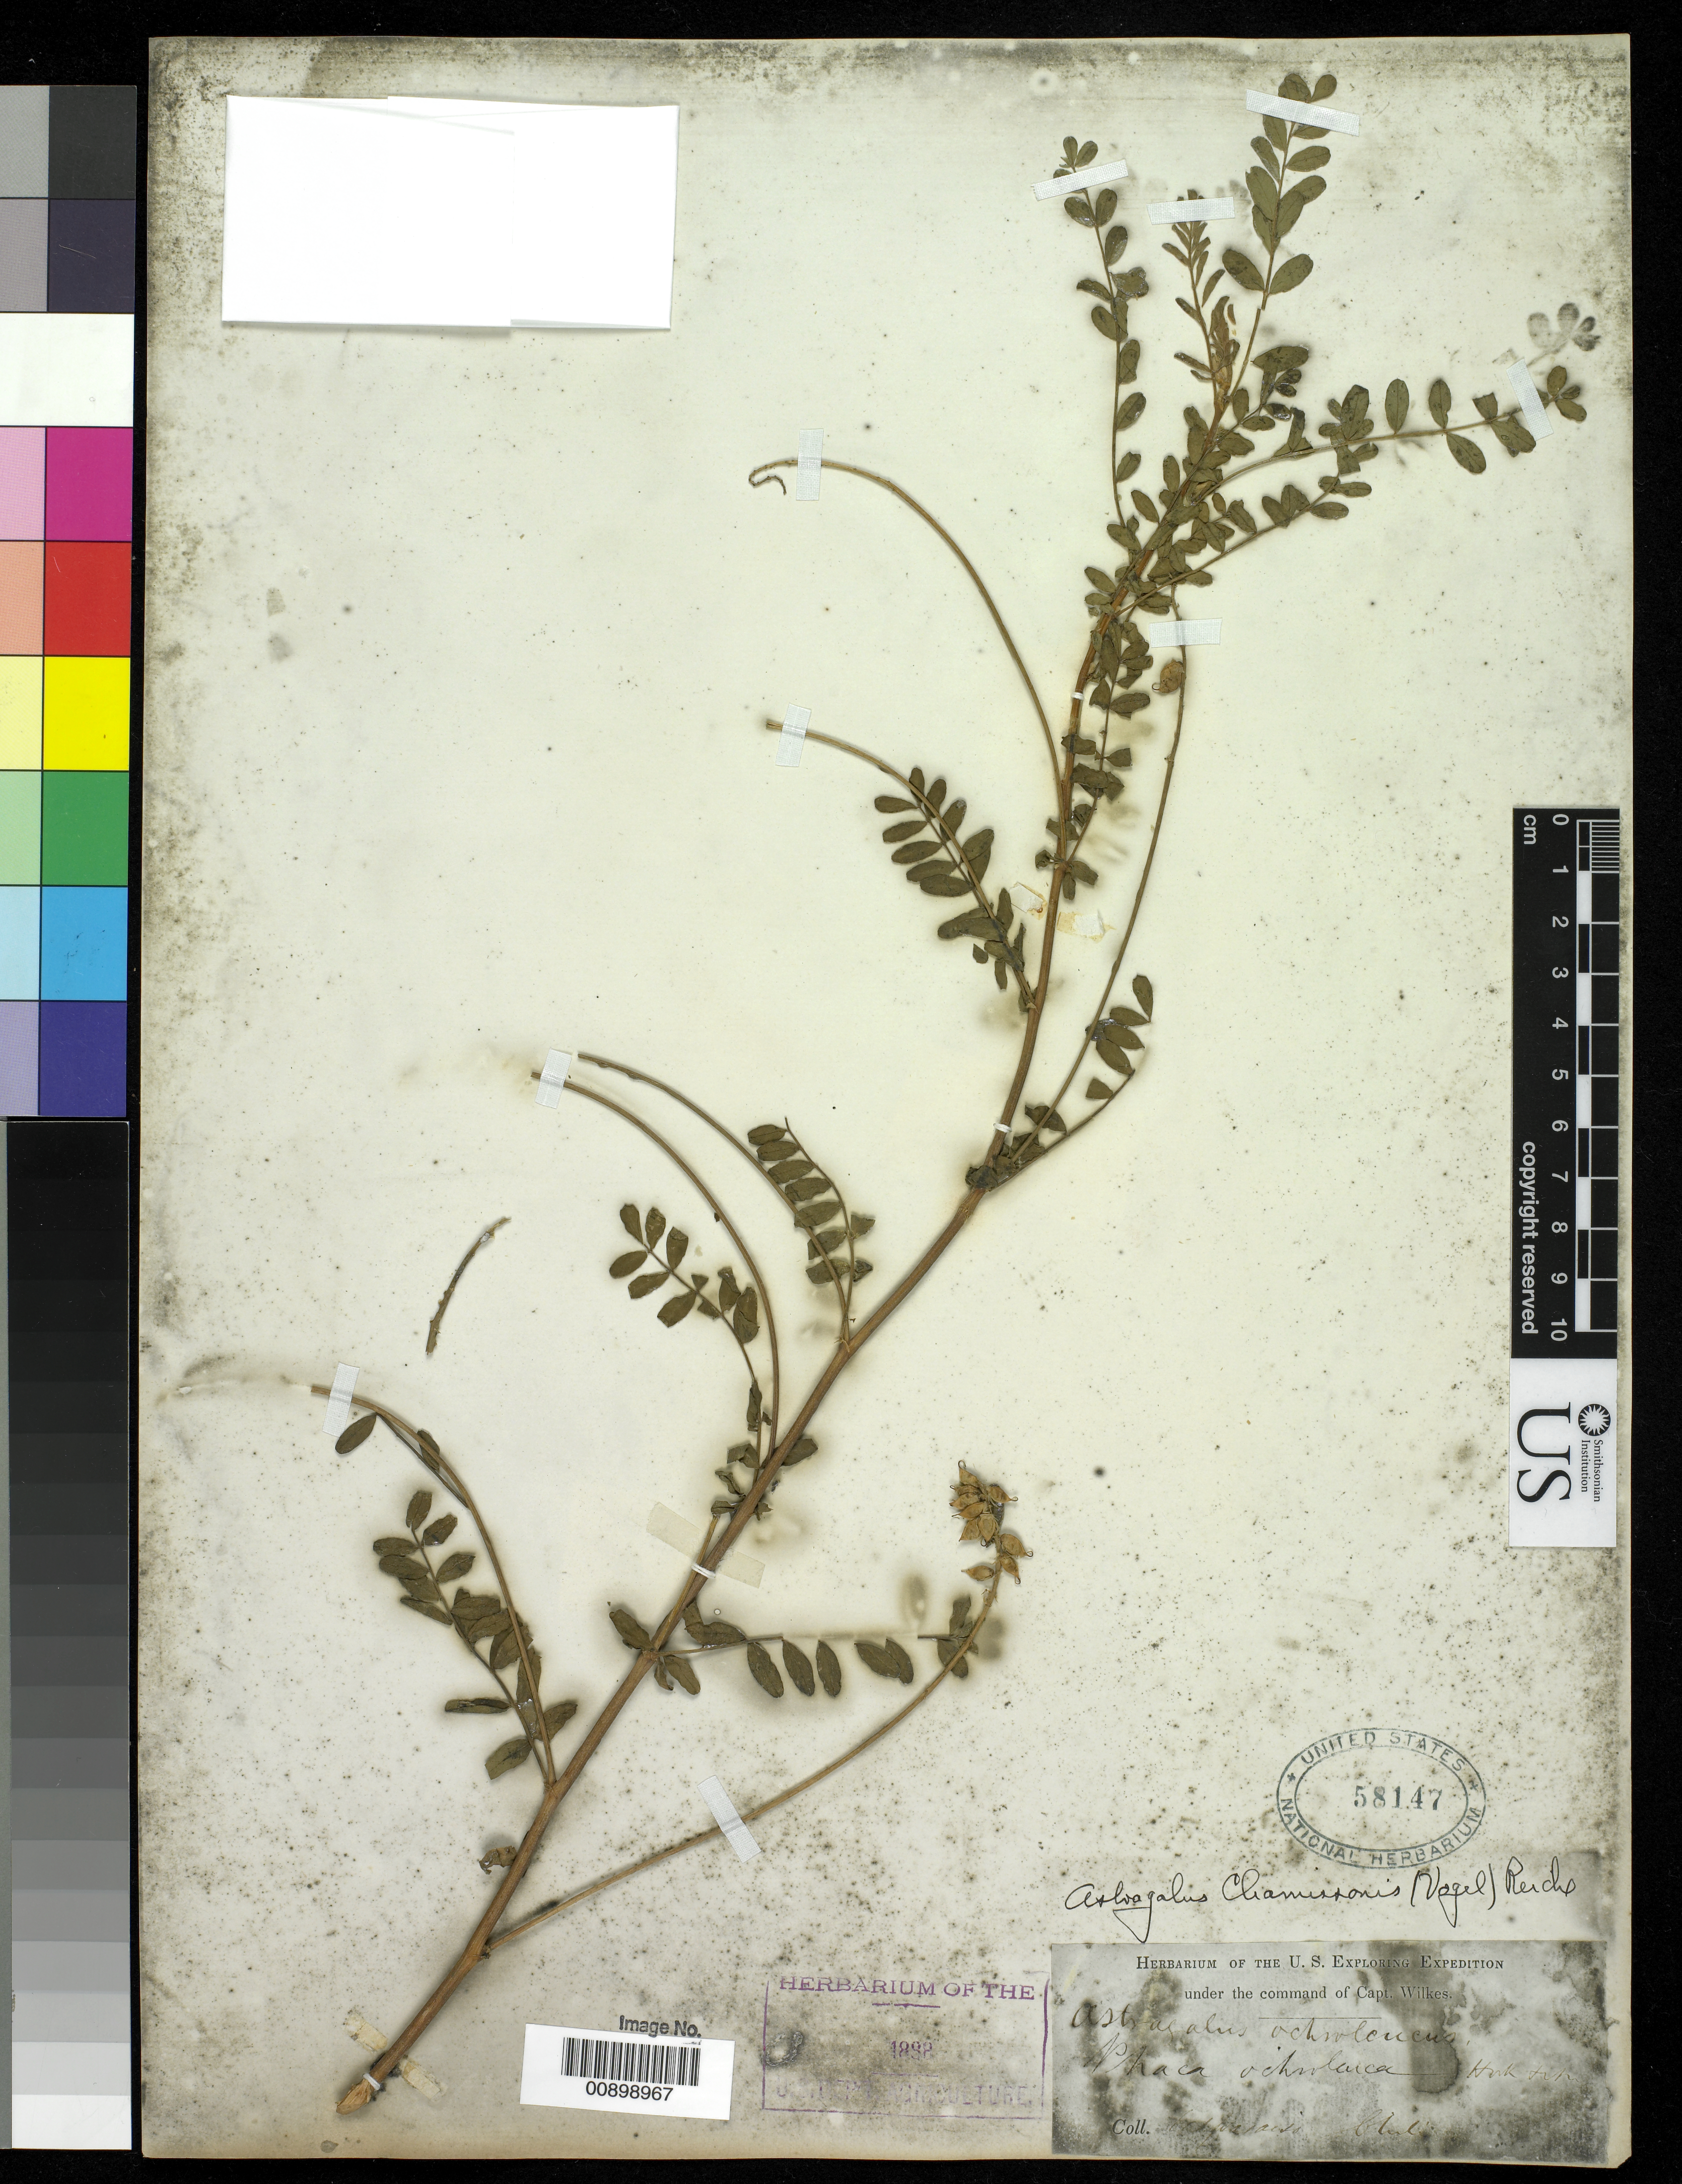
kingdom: Plantae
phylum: Tracheophyta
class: Magnoliopsida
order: Fabales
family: Fabaceae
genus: Astragalus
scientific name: Astragalus chamissonis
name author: (Vogel) Reiche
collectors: Wilkes Explor. Exped.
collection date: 1838/1842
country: Chile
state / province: Valparaíso (V)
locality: Valparaiso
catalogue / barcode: US 58147